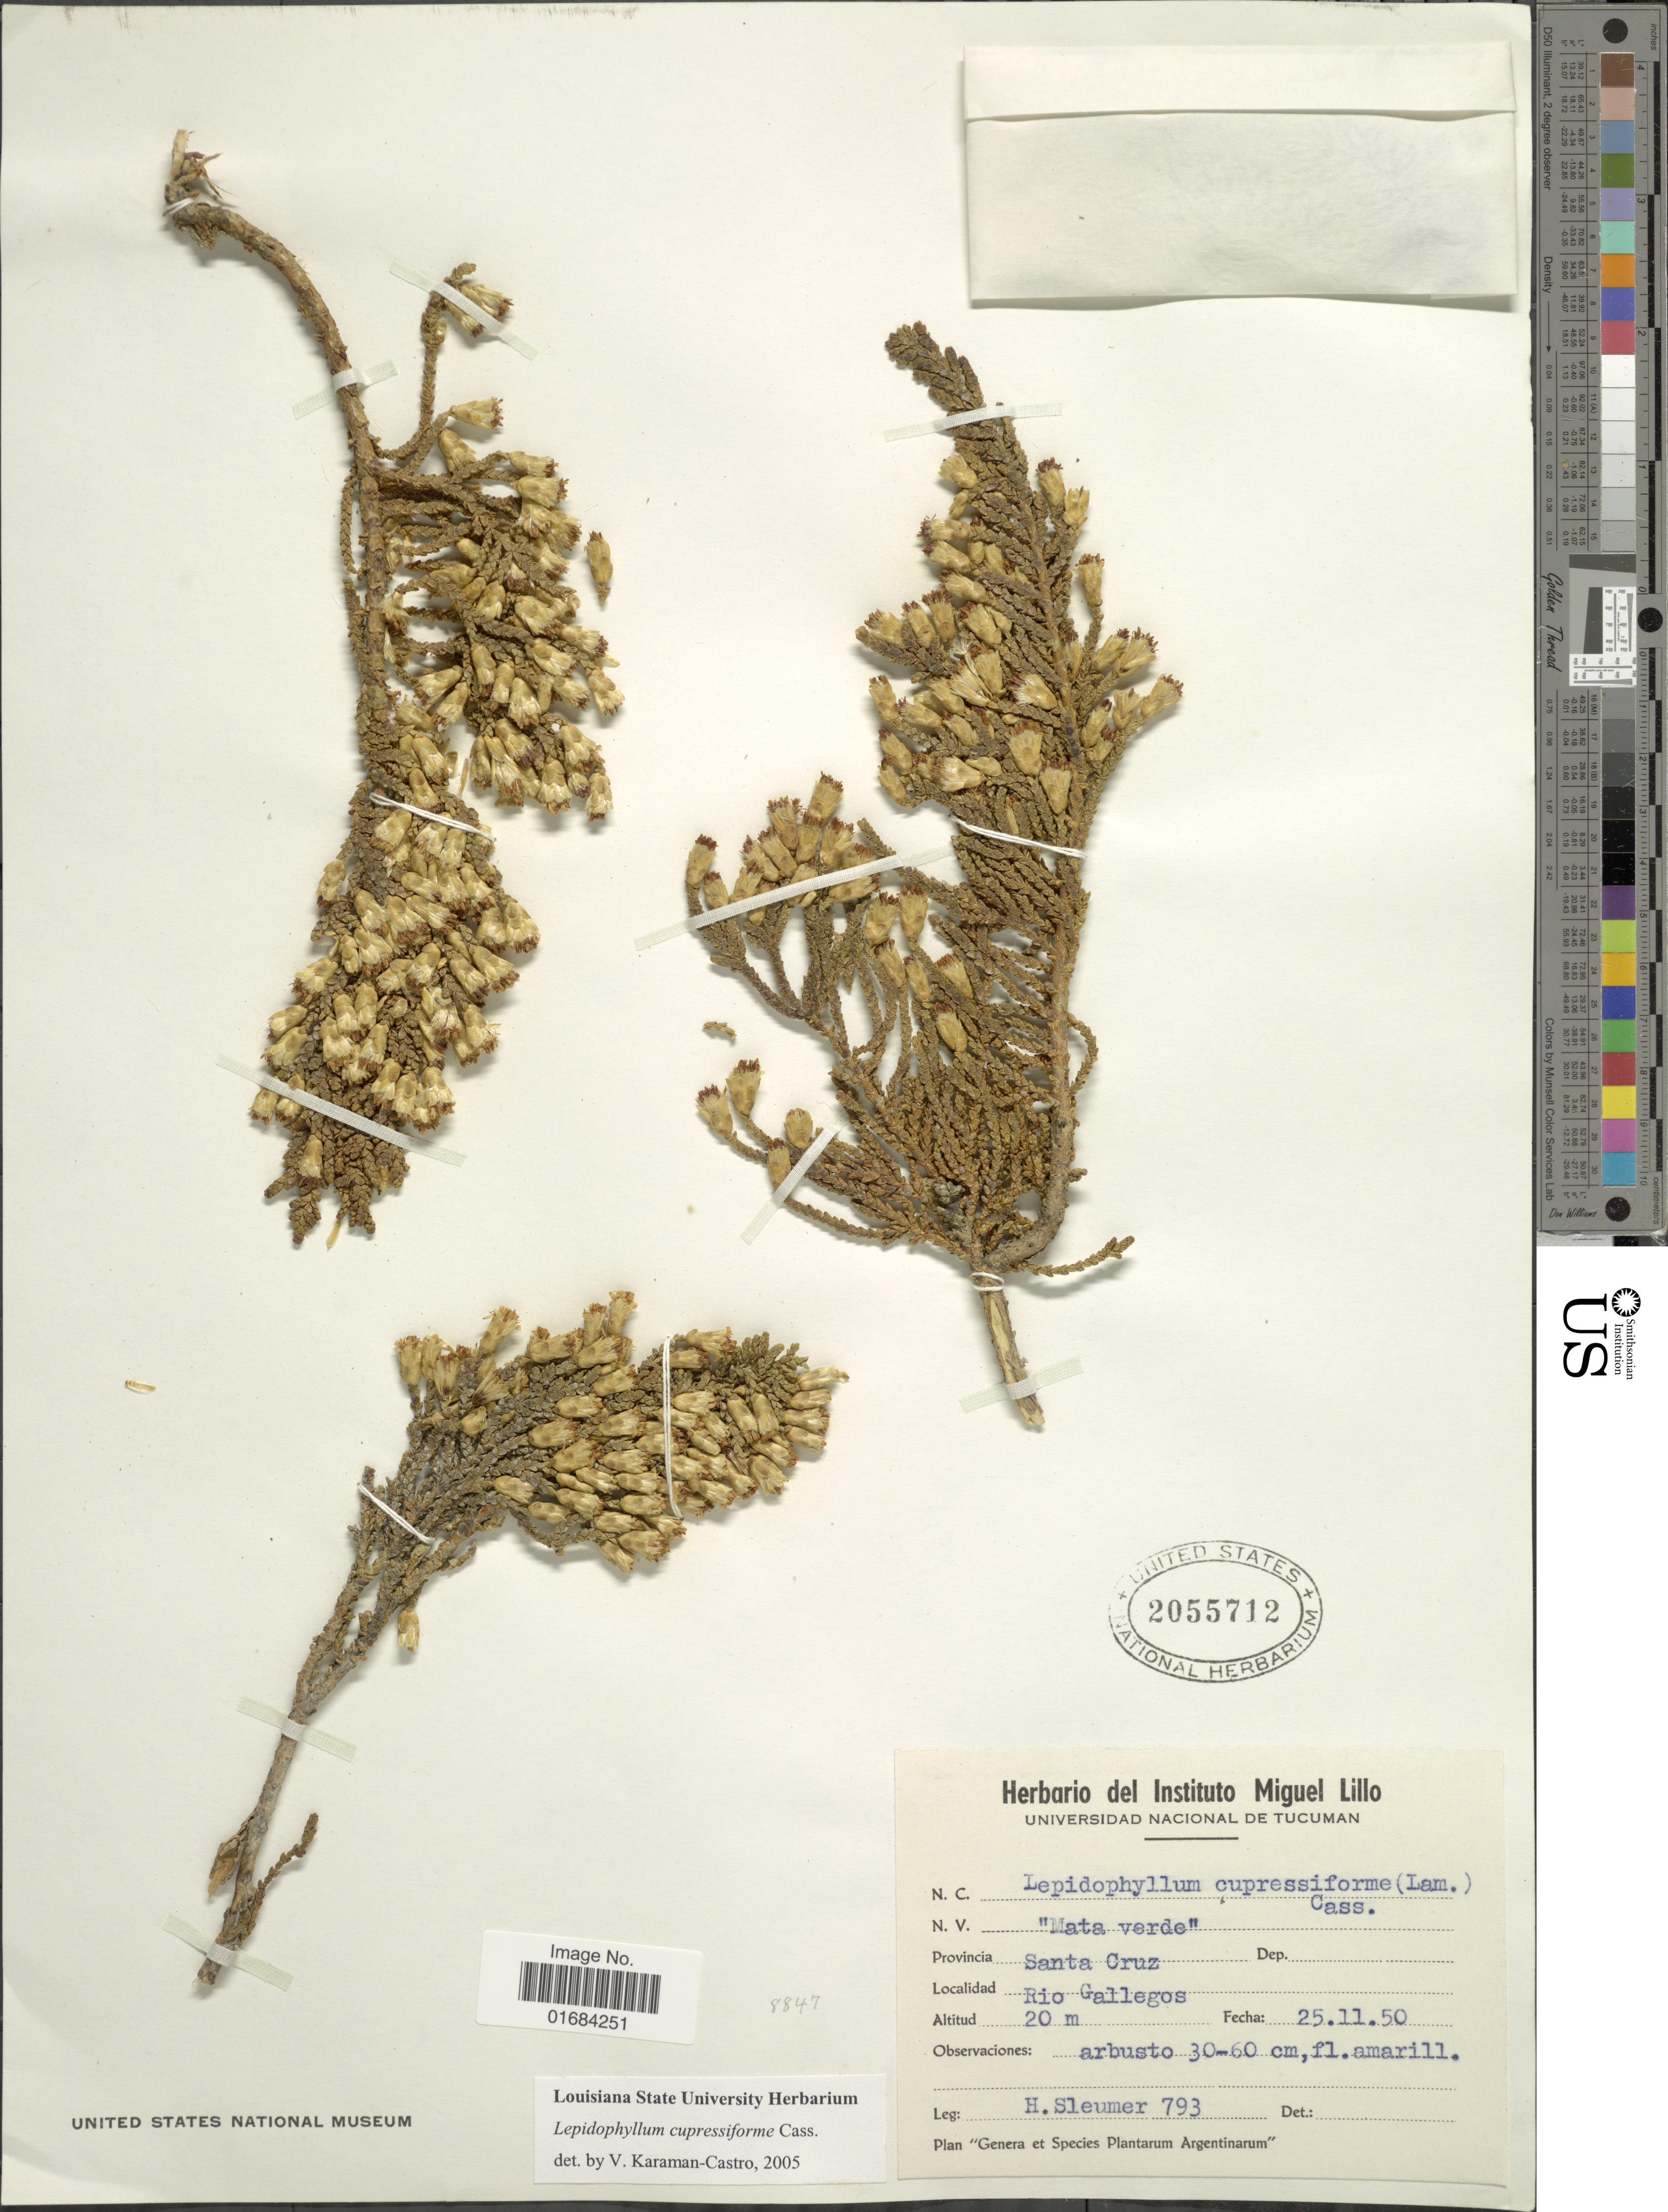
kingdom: Plantae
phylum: Tracheophyta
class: Magnoliopsida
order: Asterales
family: Asteraceae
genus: Lepidophyllum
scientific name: Lepidophyllum cupressiforme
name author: (Lam.) Cass.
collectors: H. O. Sleumer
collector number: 793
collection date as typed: Transcribed d/m/y: 25/11/50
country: Argentina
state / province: Santa Cruz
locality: Mata Verde. Santa Cruz, Rio Gallegos.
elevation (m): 20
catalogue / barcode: US 2055712